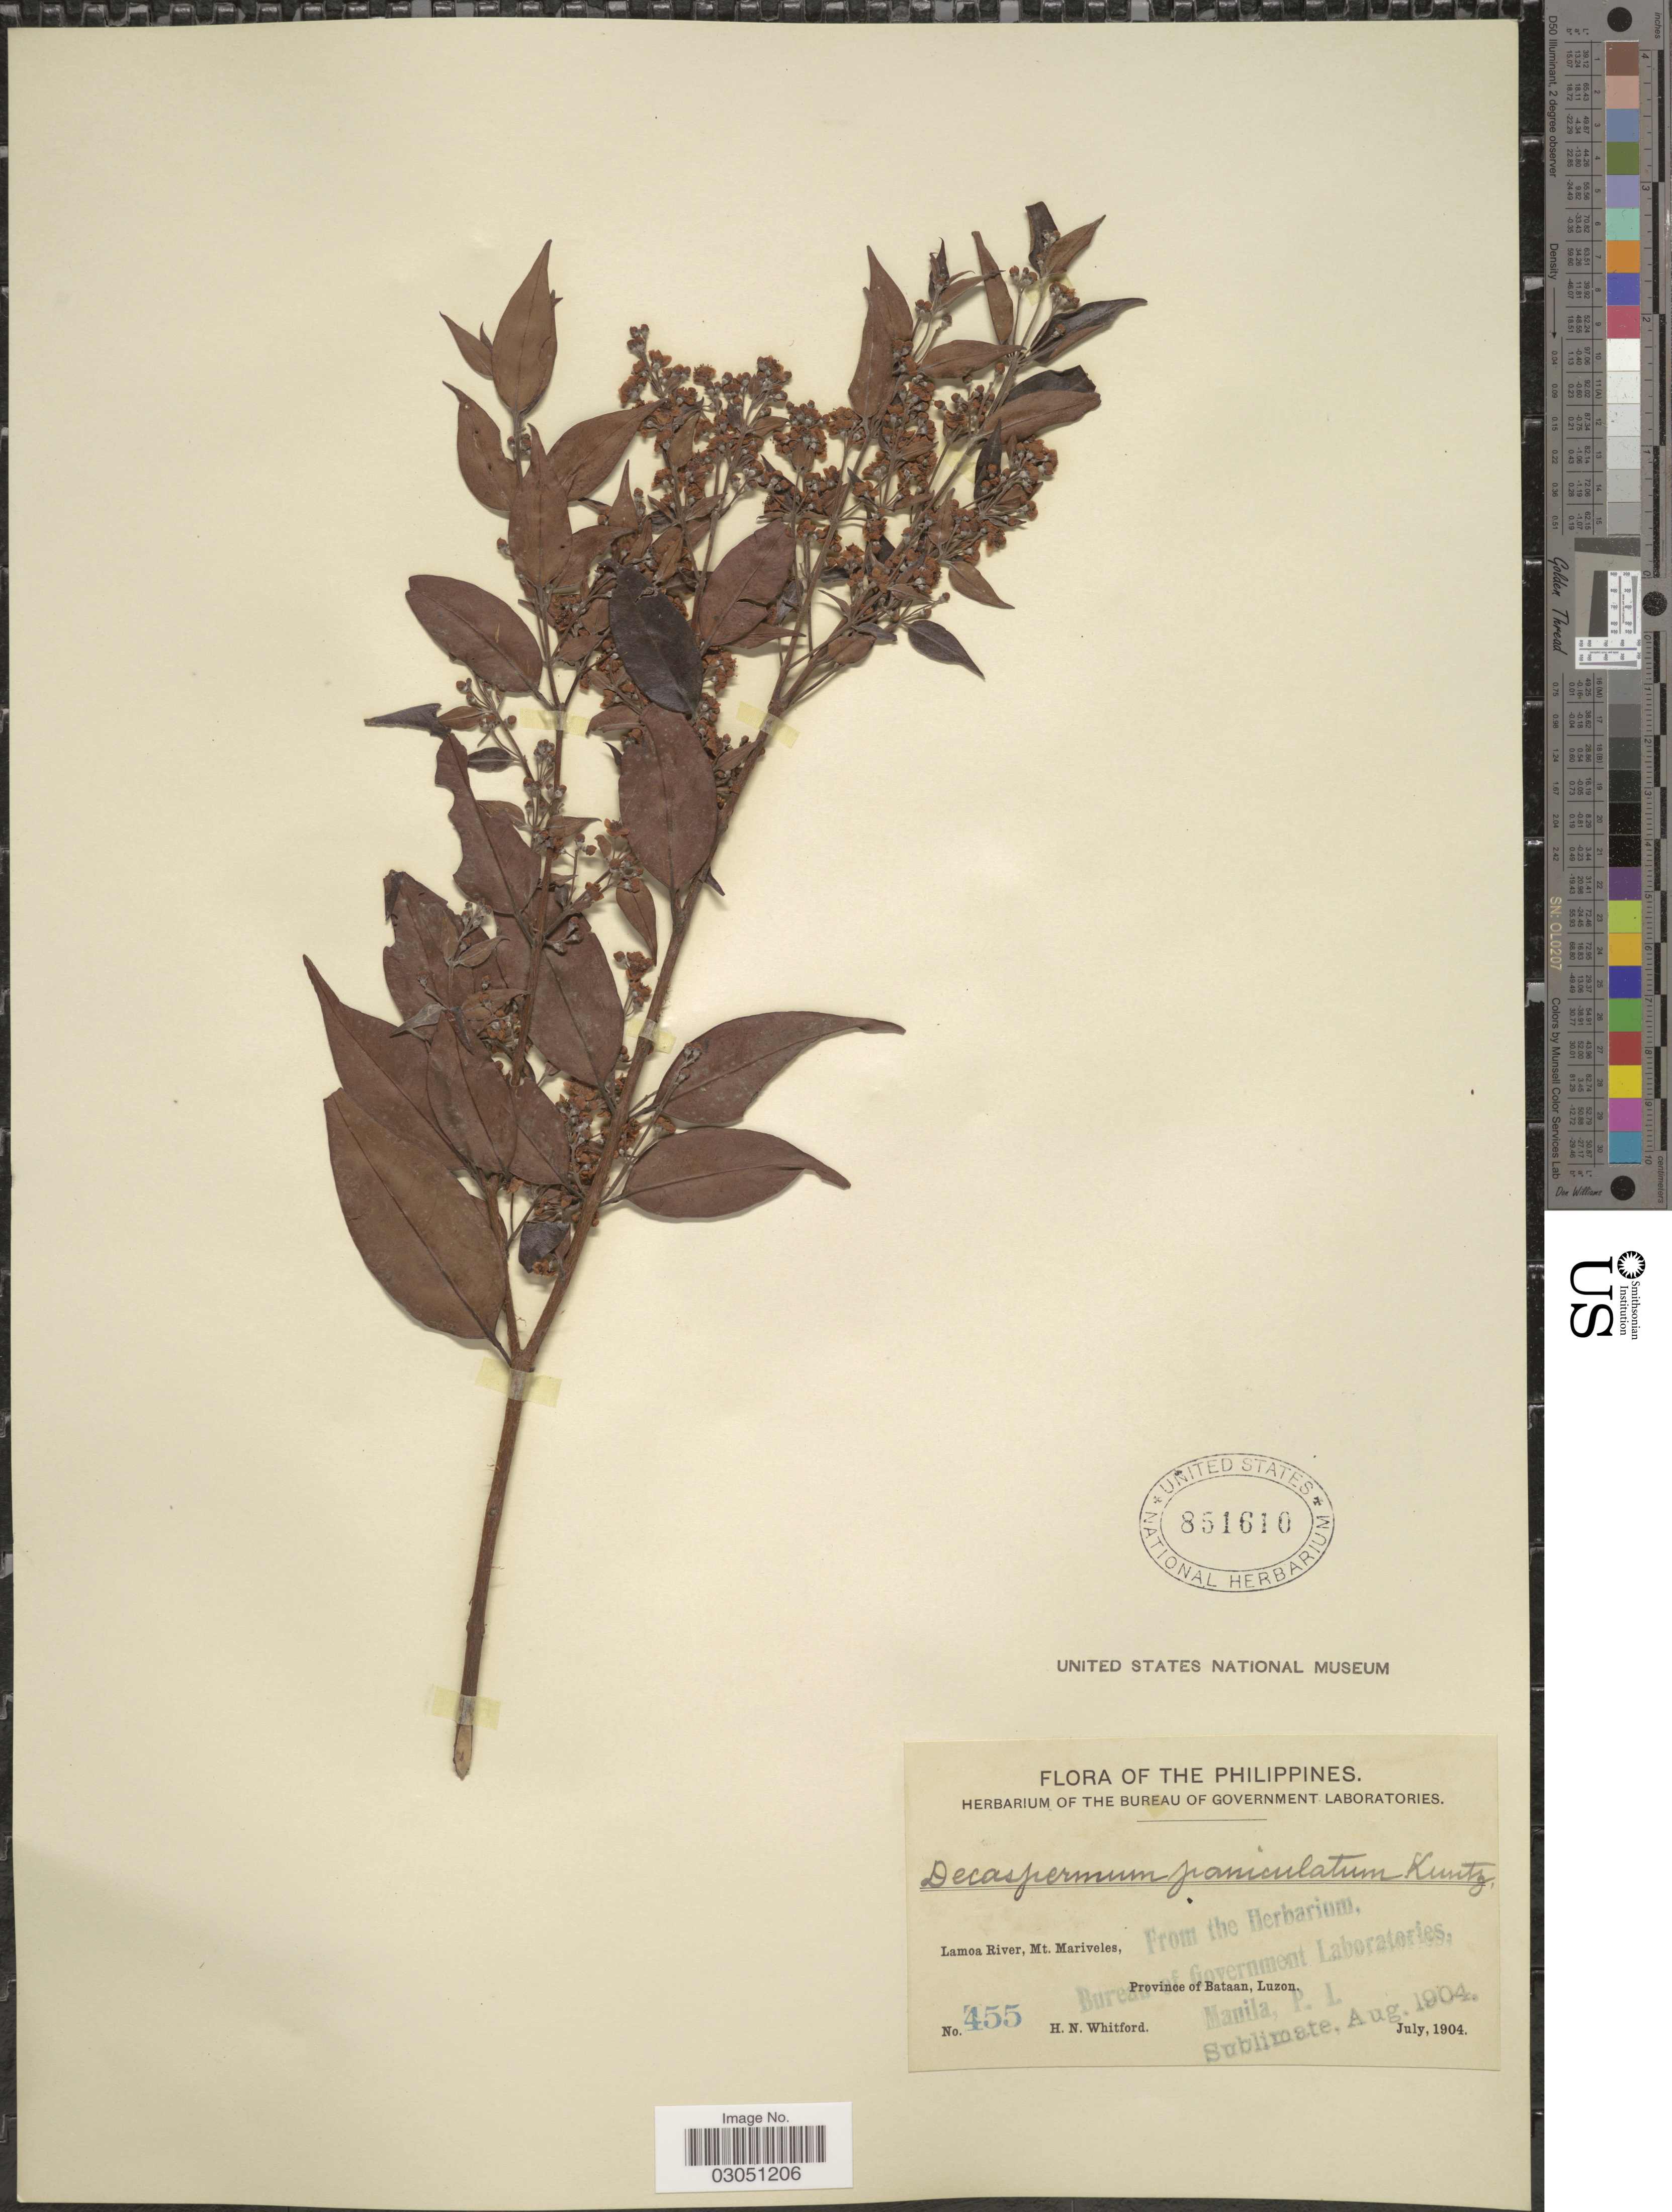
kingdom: Plantae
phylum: Tracheophyta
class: Magnoliopsida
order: Myrtales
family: Myrtaceae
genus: Decaspermum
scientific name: Decaspermum fruticosum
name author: J.R. Forst. & G. Forst.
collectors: H. N. Whitford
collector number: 455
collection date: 1904-07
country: Philippines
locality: The Philippines. Lamoa River, Mt. Mariveles, Province of Bataan, Luzon.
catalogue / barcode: US 851610